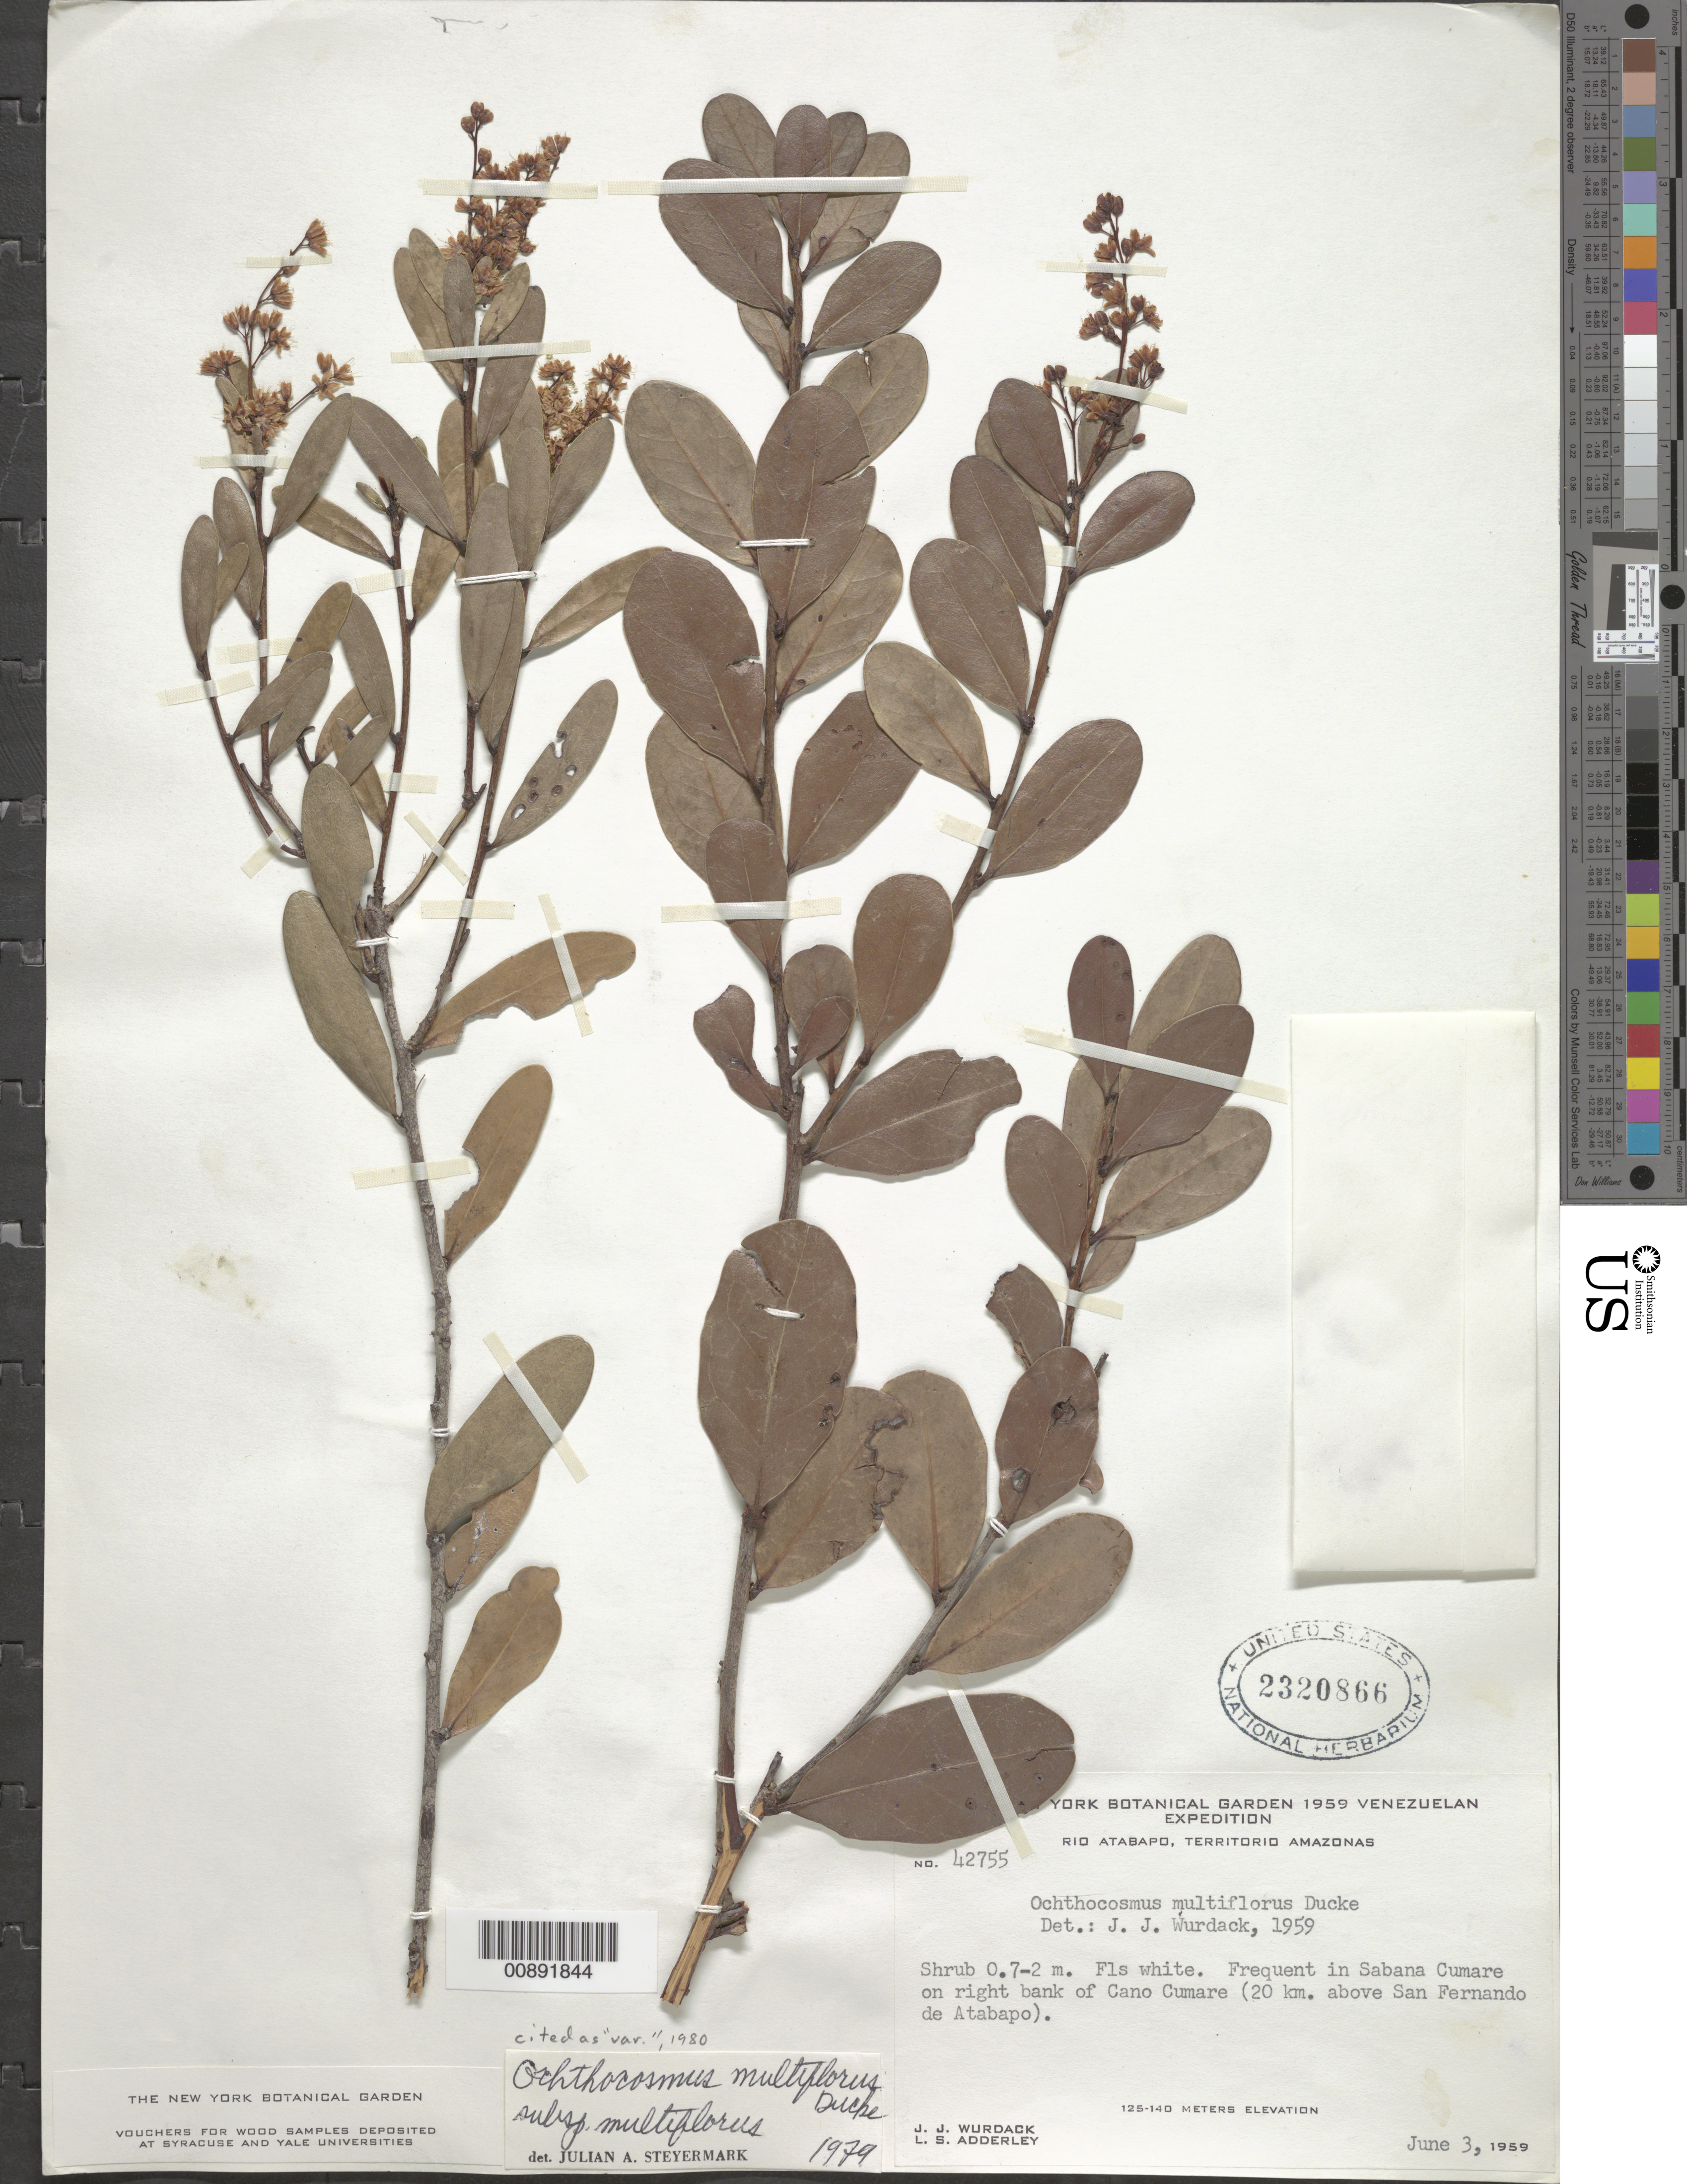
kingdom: Plantae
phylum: Tracheophyta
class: Magnoliopsida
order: Malpighiales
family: Ixonanthaceae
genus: Ochthocosmus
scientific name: Ochthocosmus multiflorus var. multiflorus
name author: Ducke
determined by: Steyermark, Julian A., (VEN)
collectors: J. J. Wurdack & L. S. Adderley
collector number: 42755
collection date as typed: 3-Jun-59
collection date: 1959-06-03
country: Venezuela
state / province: Amazonas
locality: Sabana Cumare on right bank of Caño Cumare, Río Atabapo, 20 km above San Fernando de Atabapo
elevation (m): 125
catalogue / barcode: US 2320866